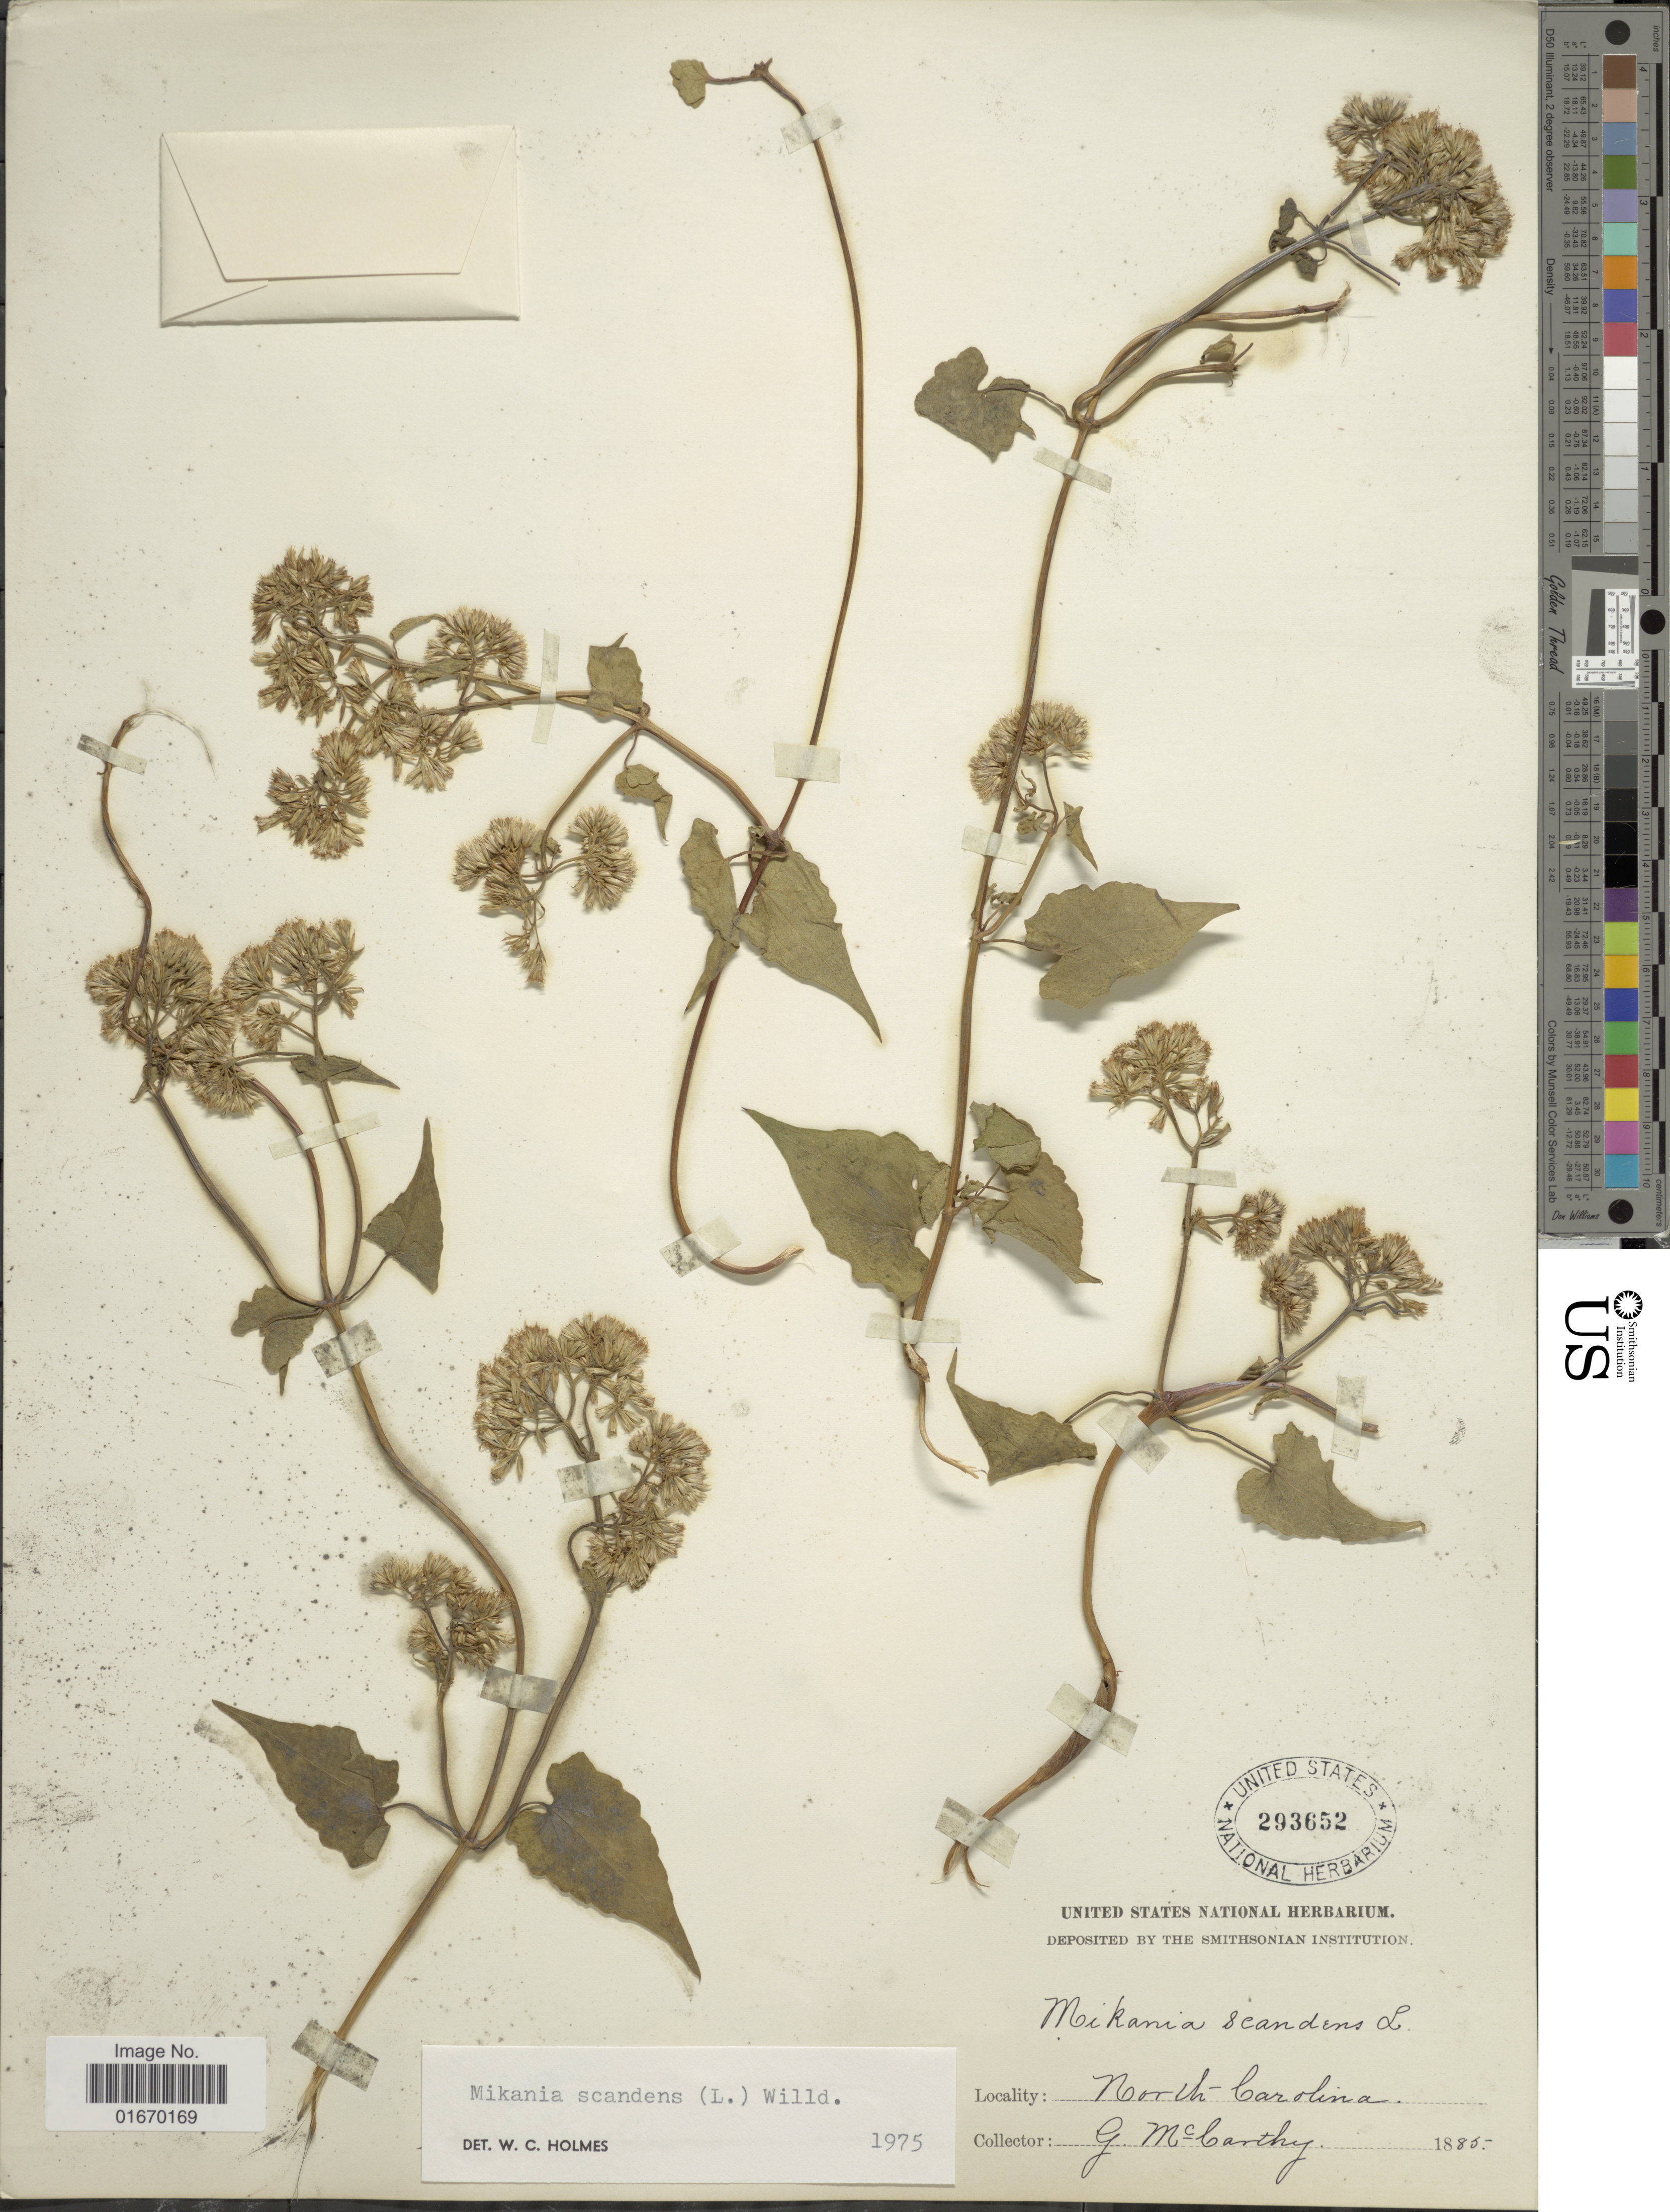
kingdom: Plantae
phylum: Tracheophyta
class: Magnoliopsida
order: Asterales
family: Asteraceae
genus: Mikania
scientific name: Mikania scandens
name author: (L.) Willd.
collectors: G. McCarthy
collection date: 1885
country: United States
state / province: North Carolina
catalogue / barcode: US 293652